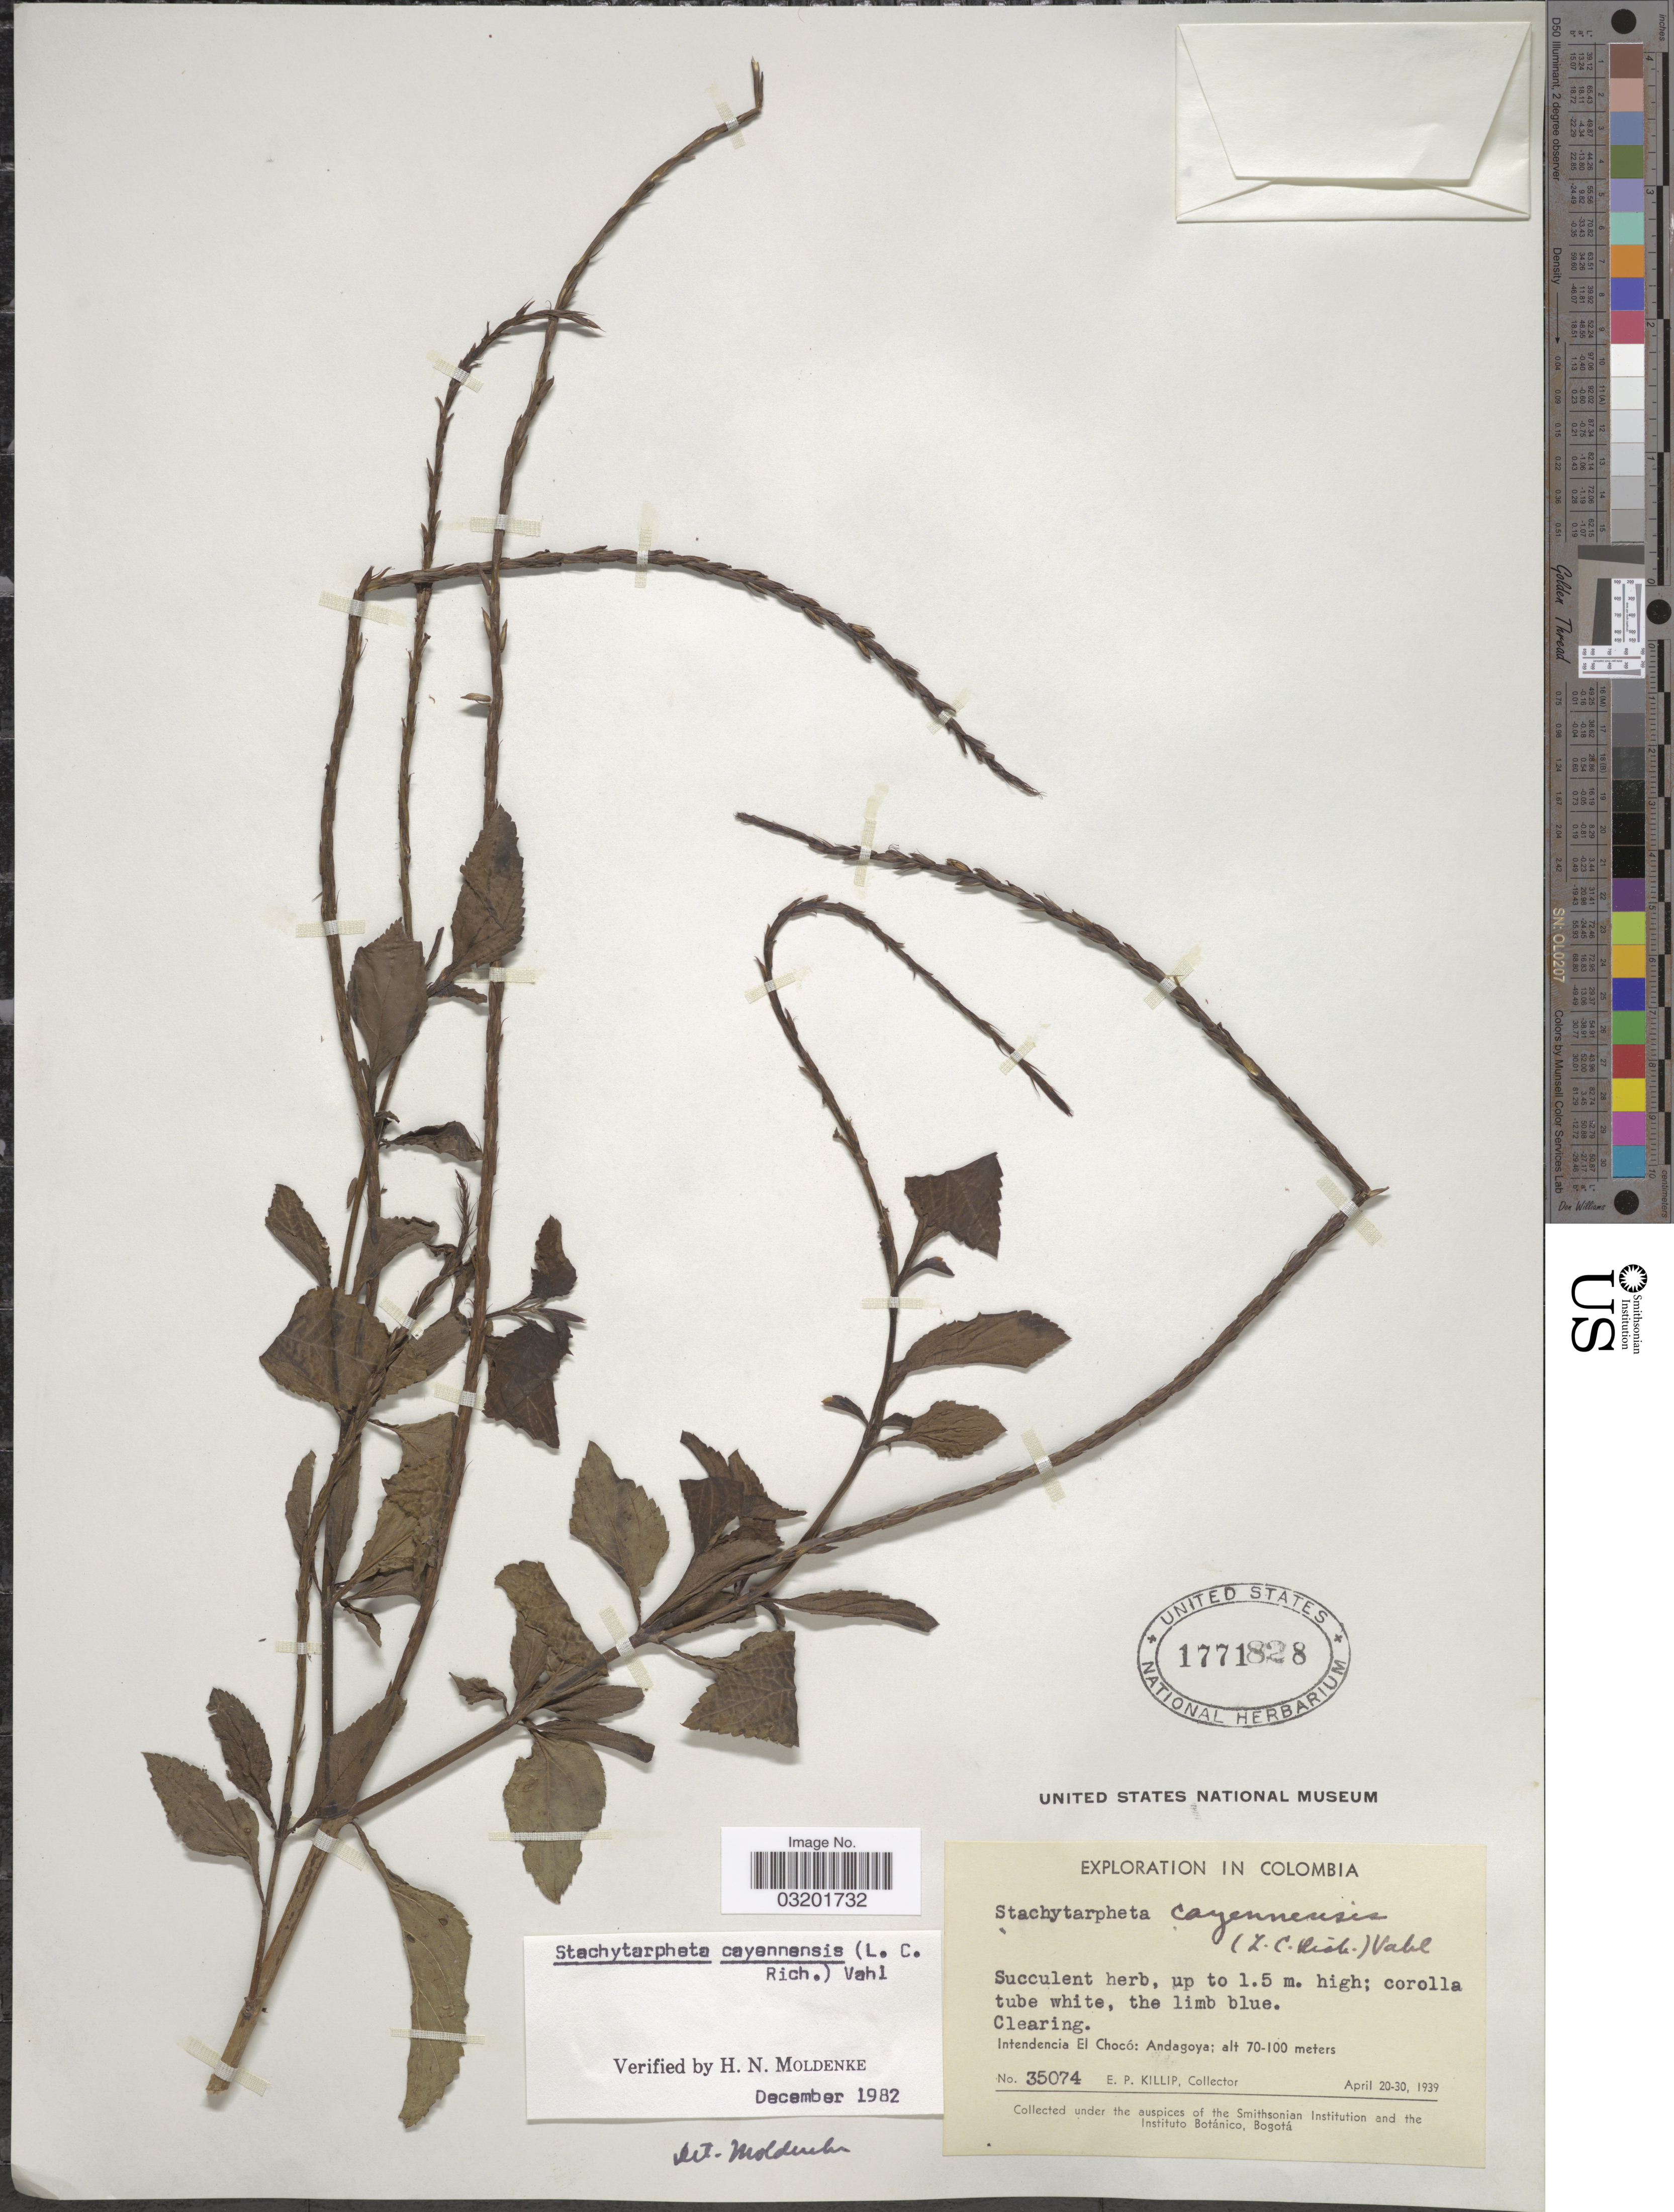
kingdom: Plantae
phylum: Tracheophyta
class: Magnoliopsida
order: Lamiales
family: Verbenaceae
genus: Stachytarpheta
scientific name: Stachytarpheta cayennensis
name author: (Rich.) Vahl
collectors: E. P. Killip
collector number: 35074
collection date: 1939-04-20/1939-04-30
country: Colombia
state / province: Chocó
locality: Intendencia El Chocó: Andagoya.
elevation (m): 70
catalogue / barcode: US 1771828